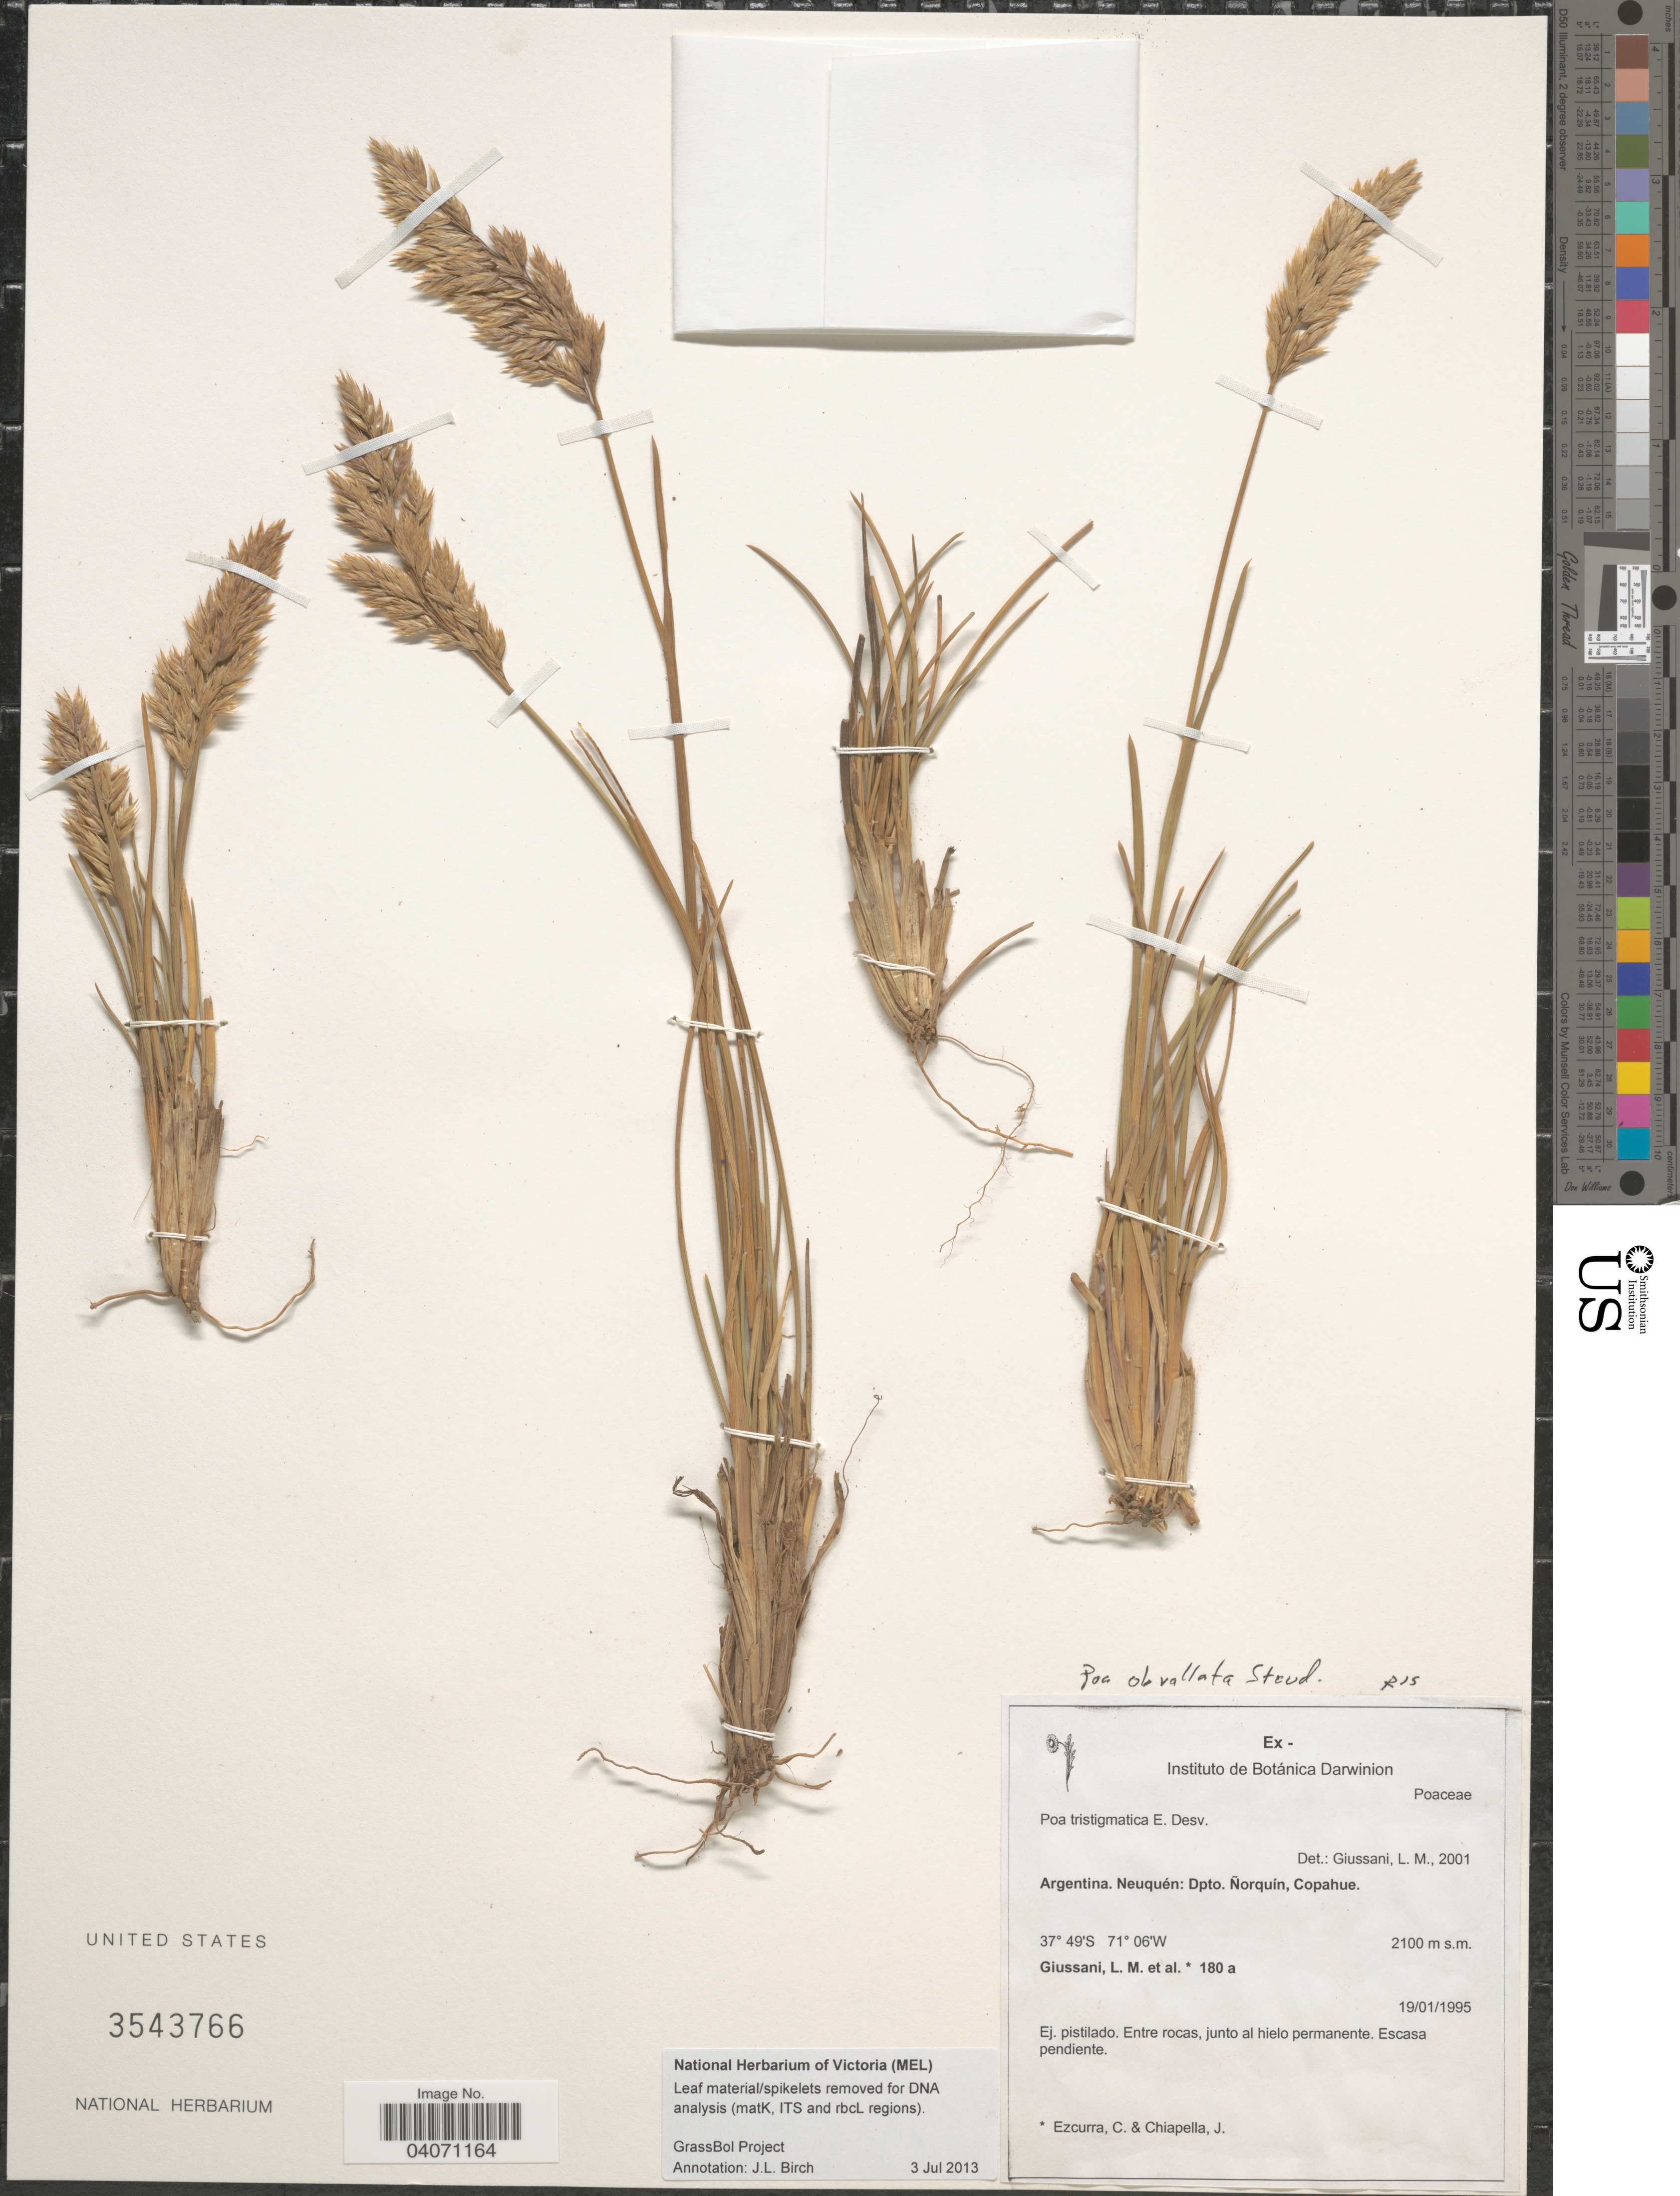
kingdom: Plantae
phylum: Tracheophyta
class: Liliopsida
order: Poales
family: Poaceae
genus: Poa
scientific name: Poa obvallata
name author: Steud.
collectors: L. Giussani, C. Ezcurra & J. Chiapella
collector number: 180a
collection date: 1995-01-19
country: Argentina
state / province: Neuquen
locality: Dpto. Ñorquín, Copahue.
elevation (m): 2100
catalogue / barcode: US 3543766